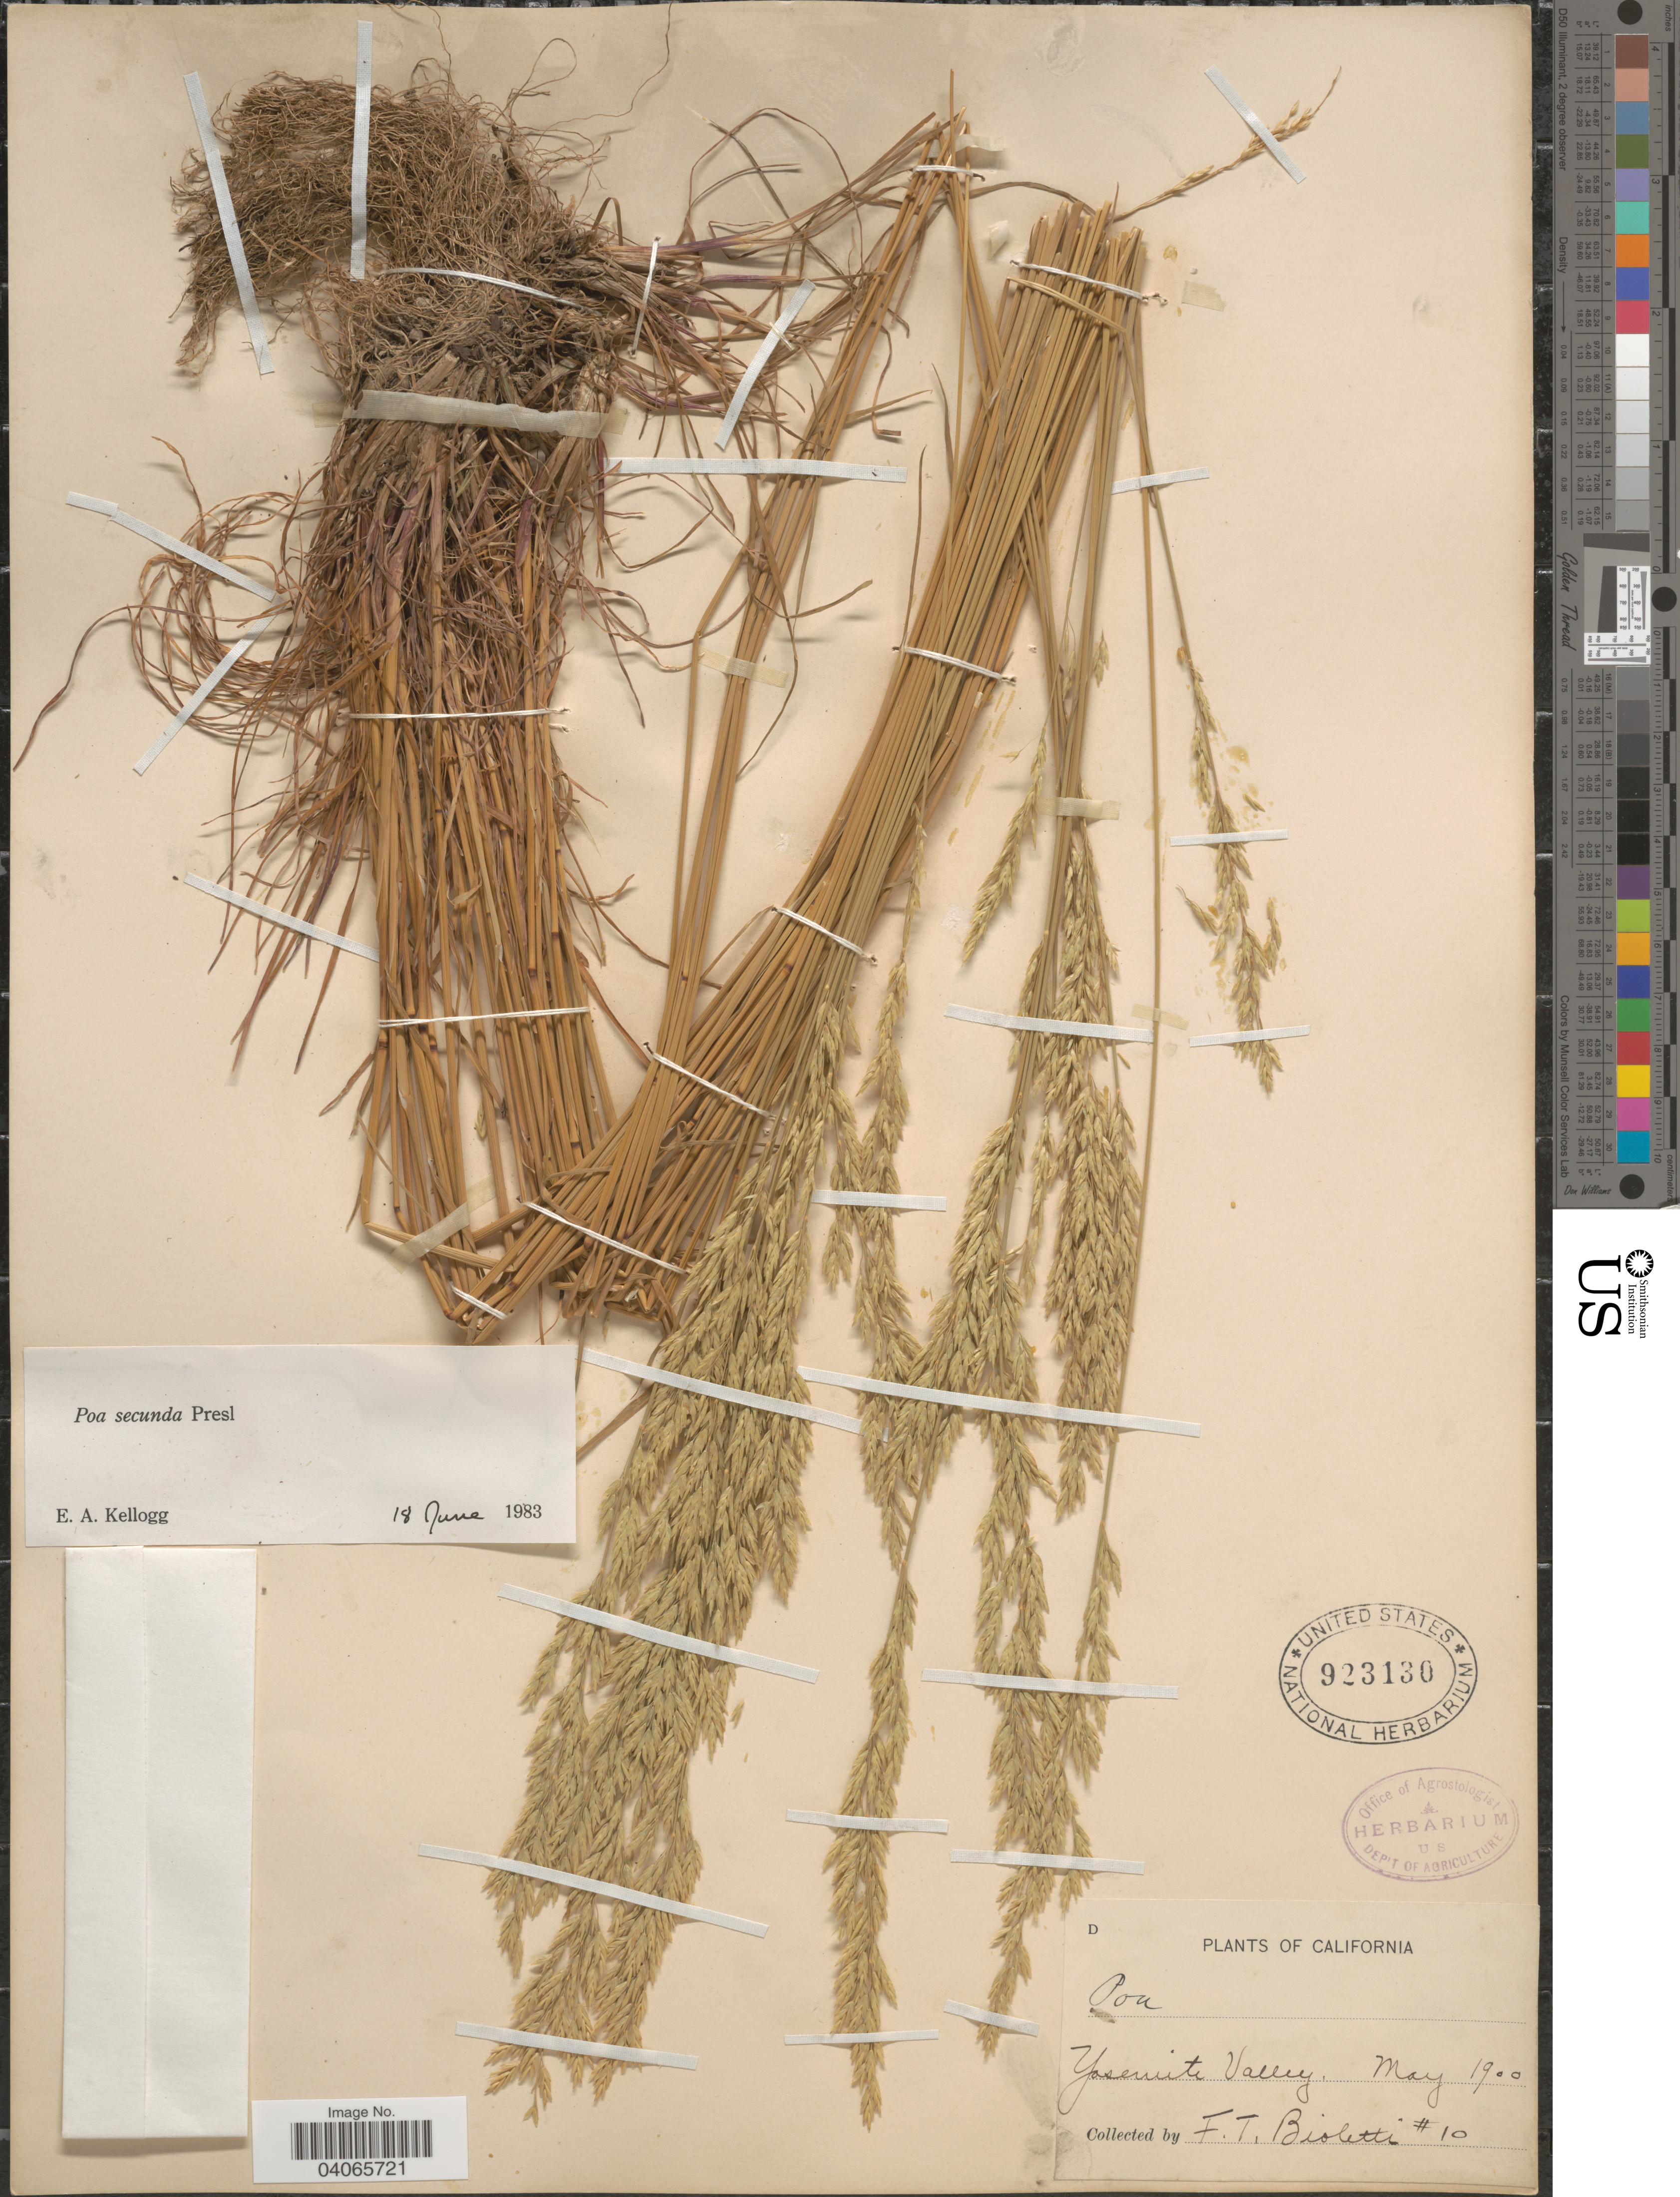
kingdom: Plantae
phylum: Tracheophyta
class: Liliopsida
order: Poales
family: Poaceae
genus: Poa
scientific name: Poa secunda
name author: J. Presl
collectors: F. T. Bioletti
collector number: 10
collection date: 1900-05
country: United States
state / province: California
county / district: Mariposa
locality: Yosemite Valley.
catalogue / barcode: US 923130